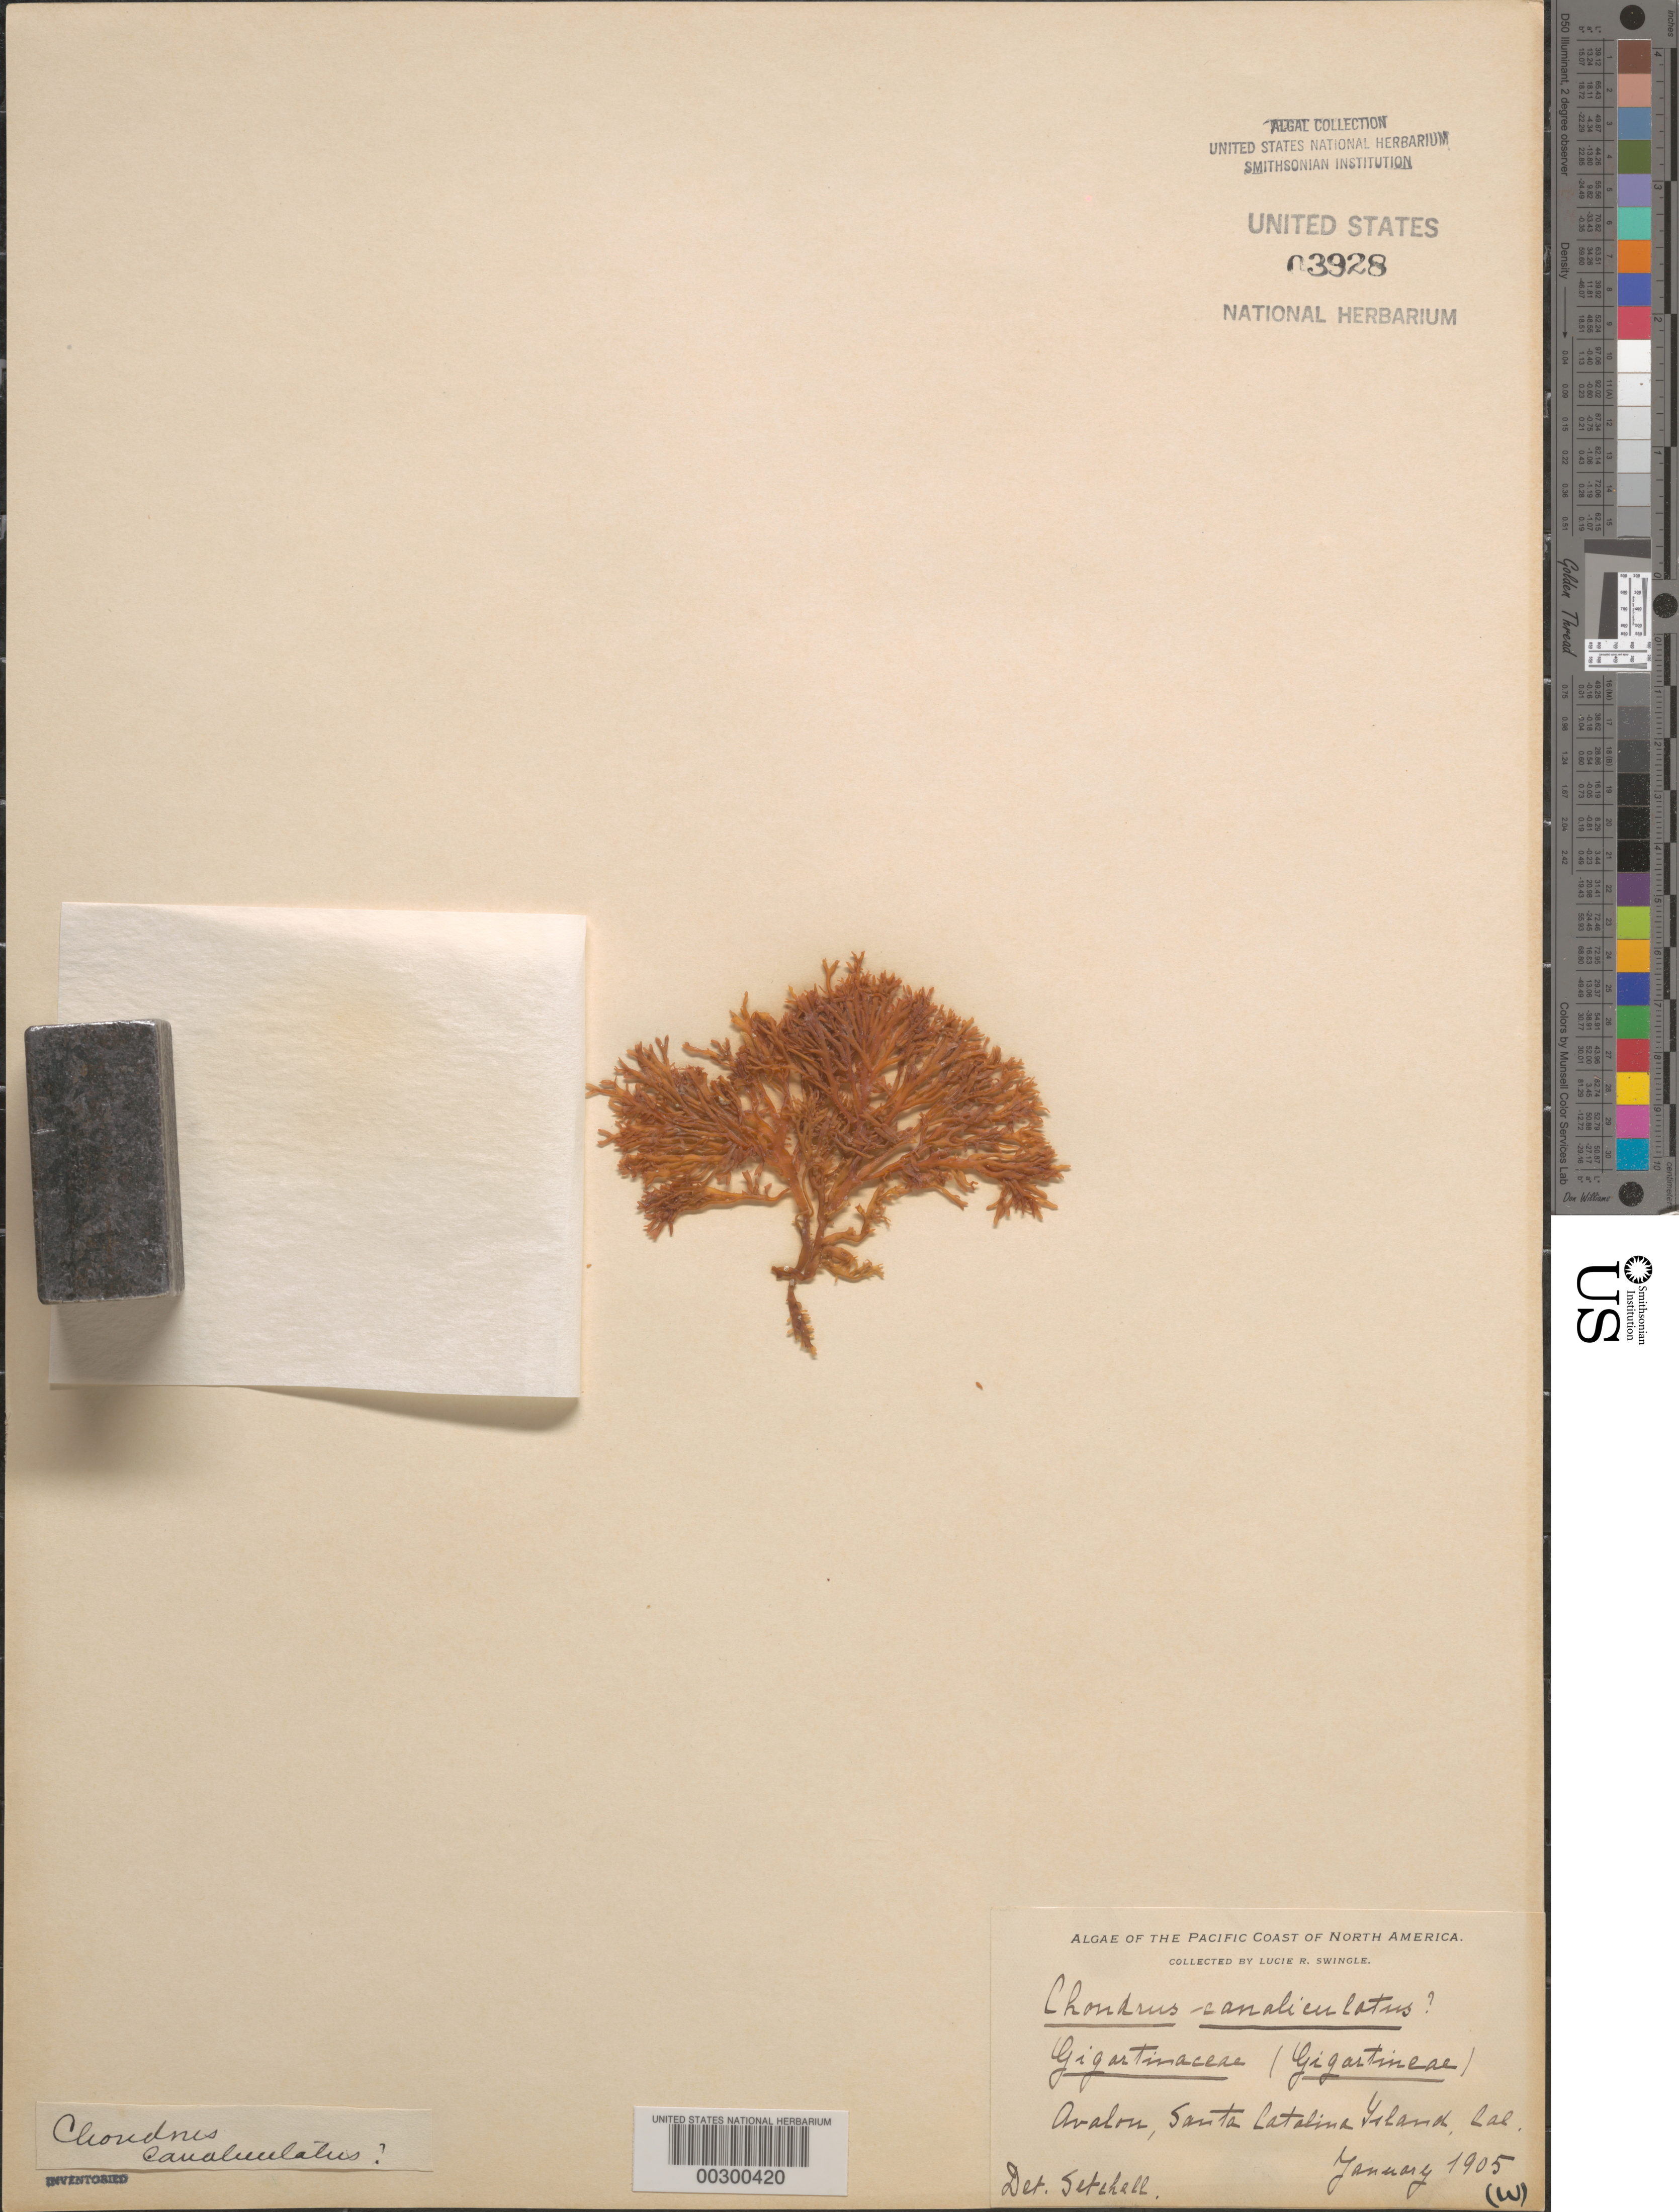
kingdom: Plantae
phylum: Rhodophyta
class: Florideophyceae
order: Gigartinales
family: Gigartinaceae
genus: Mazzaella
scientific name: Mazzaella canaliculata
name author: (C. Agardh) Arakaki & M.E.Ramírez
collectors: L. Swingle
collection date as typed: Jan 1905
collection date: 1905-01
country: United States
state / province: California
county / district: Los Angeles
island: Santa Catalina Island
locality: Avalon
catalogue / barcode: US 3928